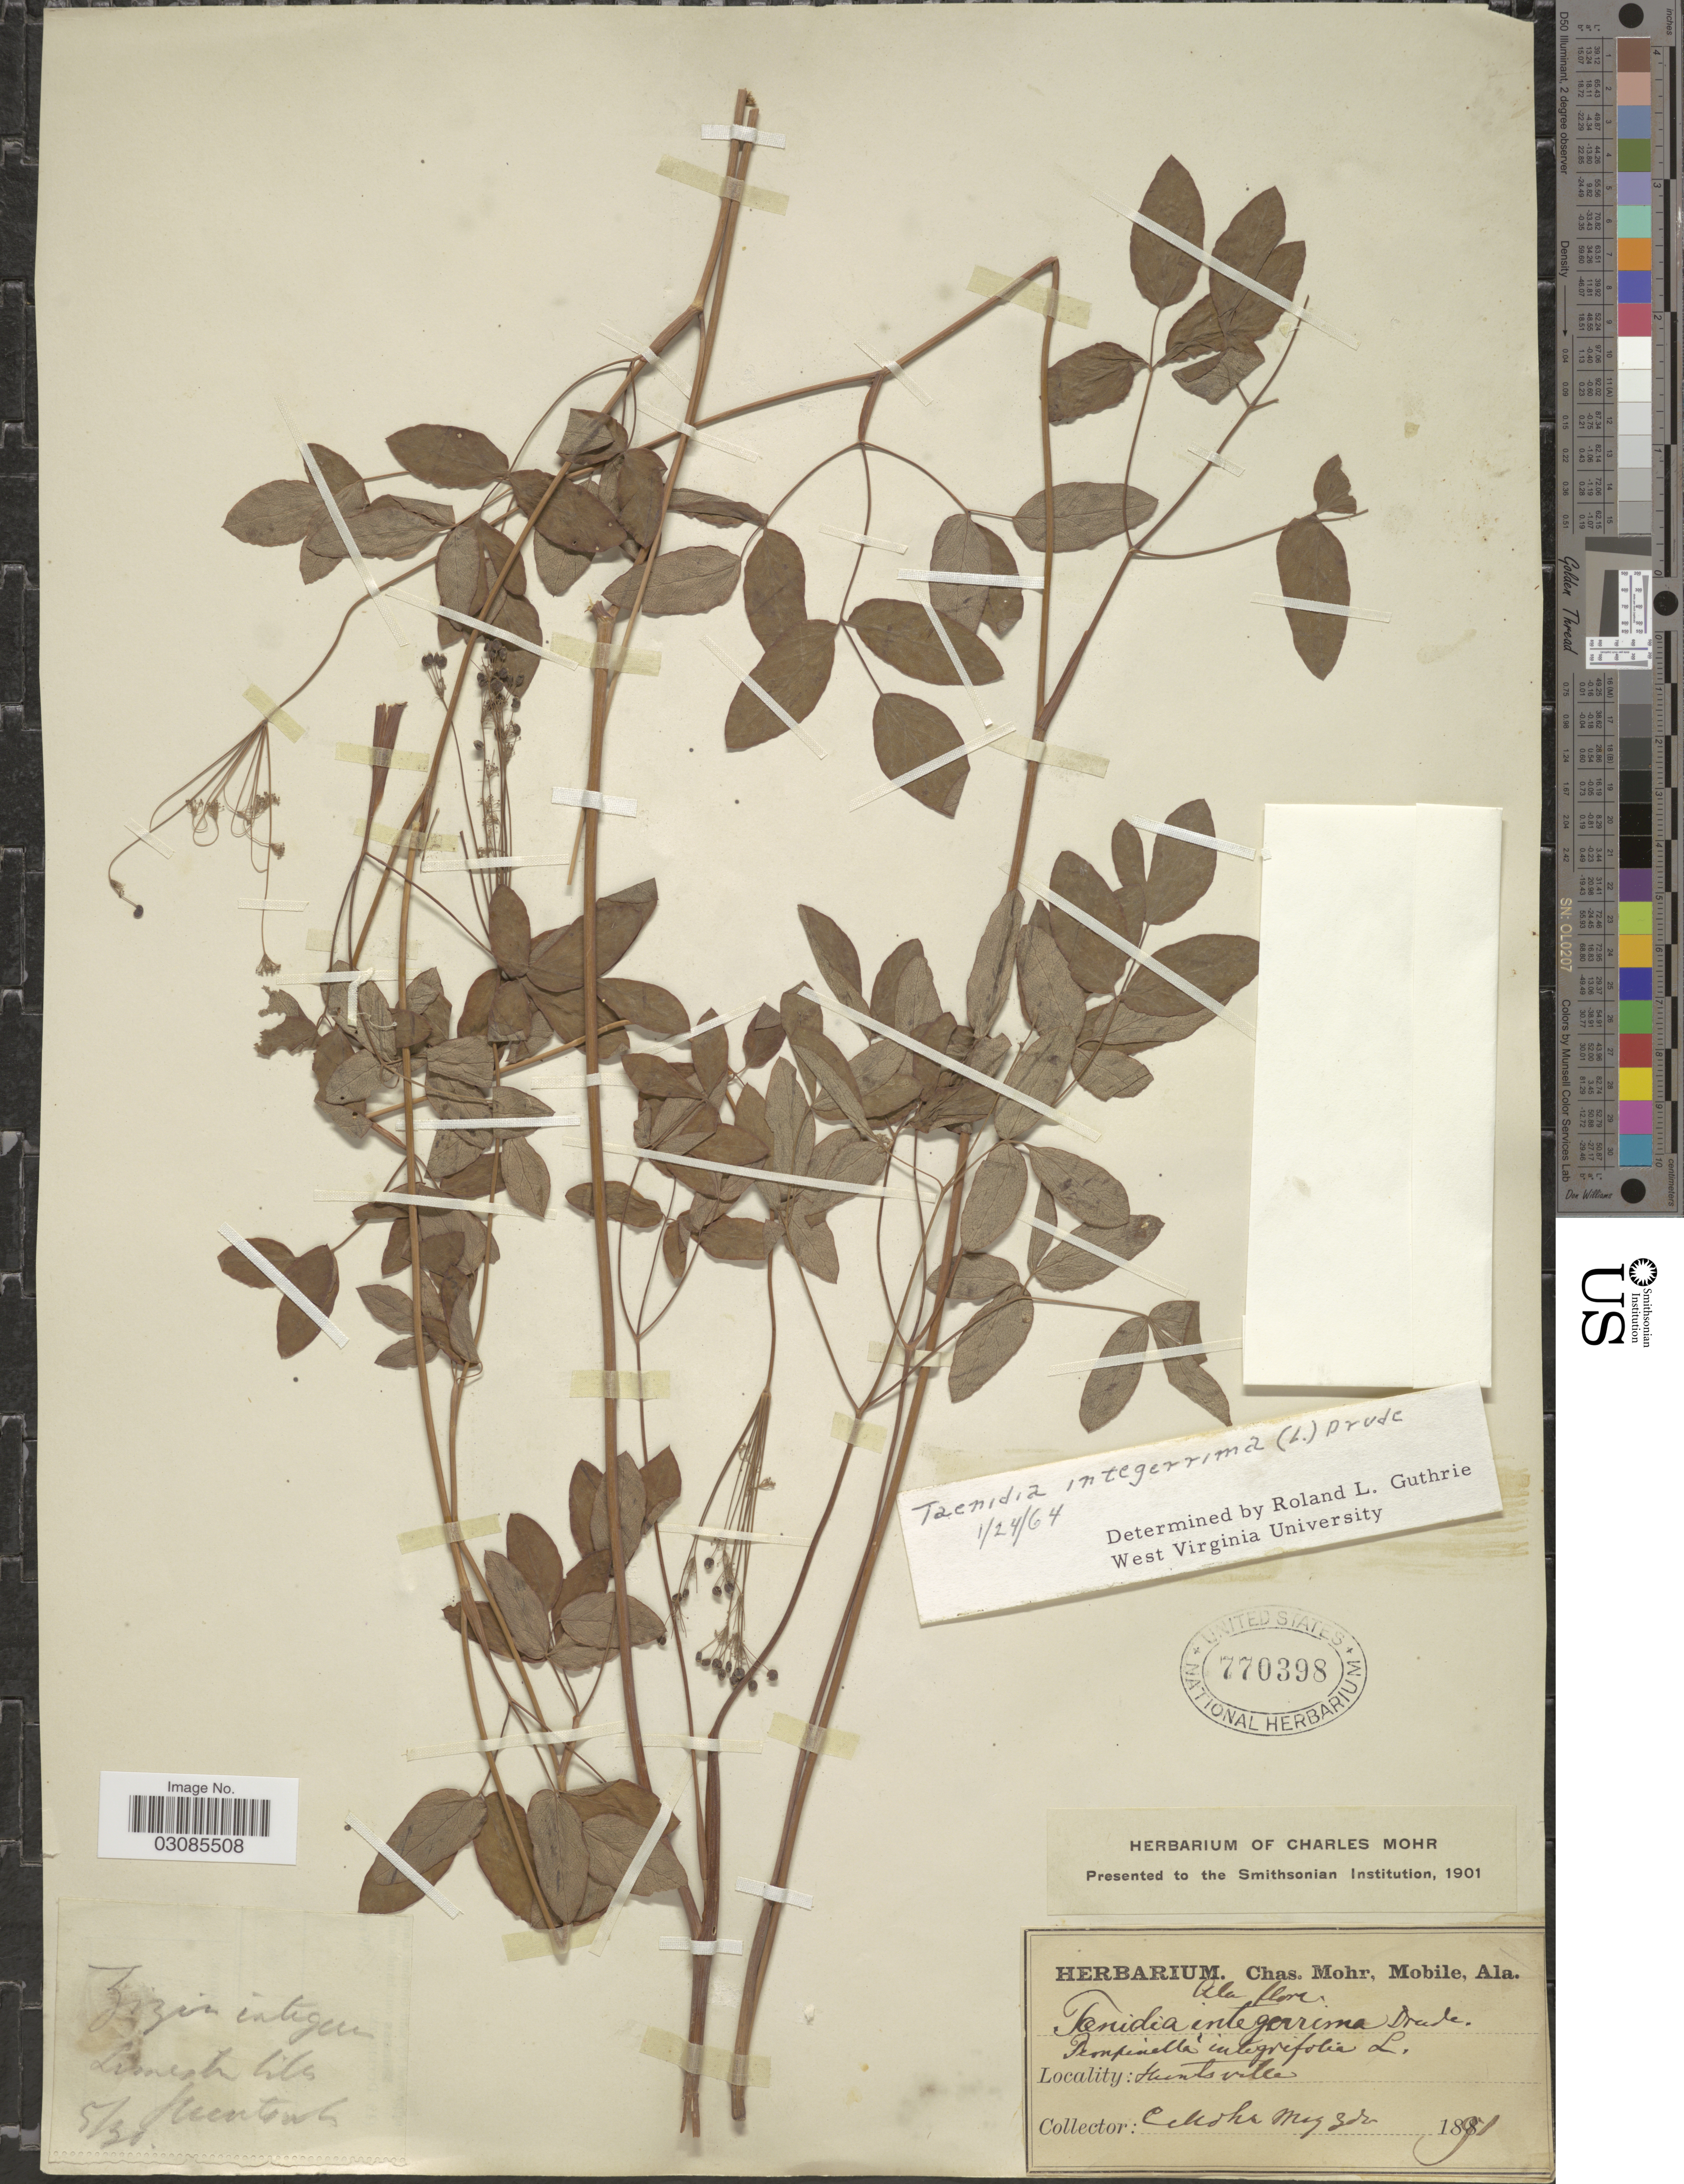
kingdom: Plantae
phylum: Tracheophyta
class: Magnoliopsida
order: Apiales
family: Apiaceae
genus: Taenidia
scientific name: Taenidia integerrima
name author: (L.) Drude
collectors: Mohr, C. T. (herbarium)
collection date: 1891-05-30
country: United States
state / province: Alabama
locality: Huntsville.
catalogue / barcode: US 770398